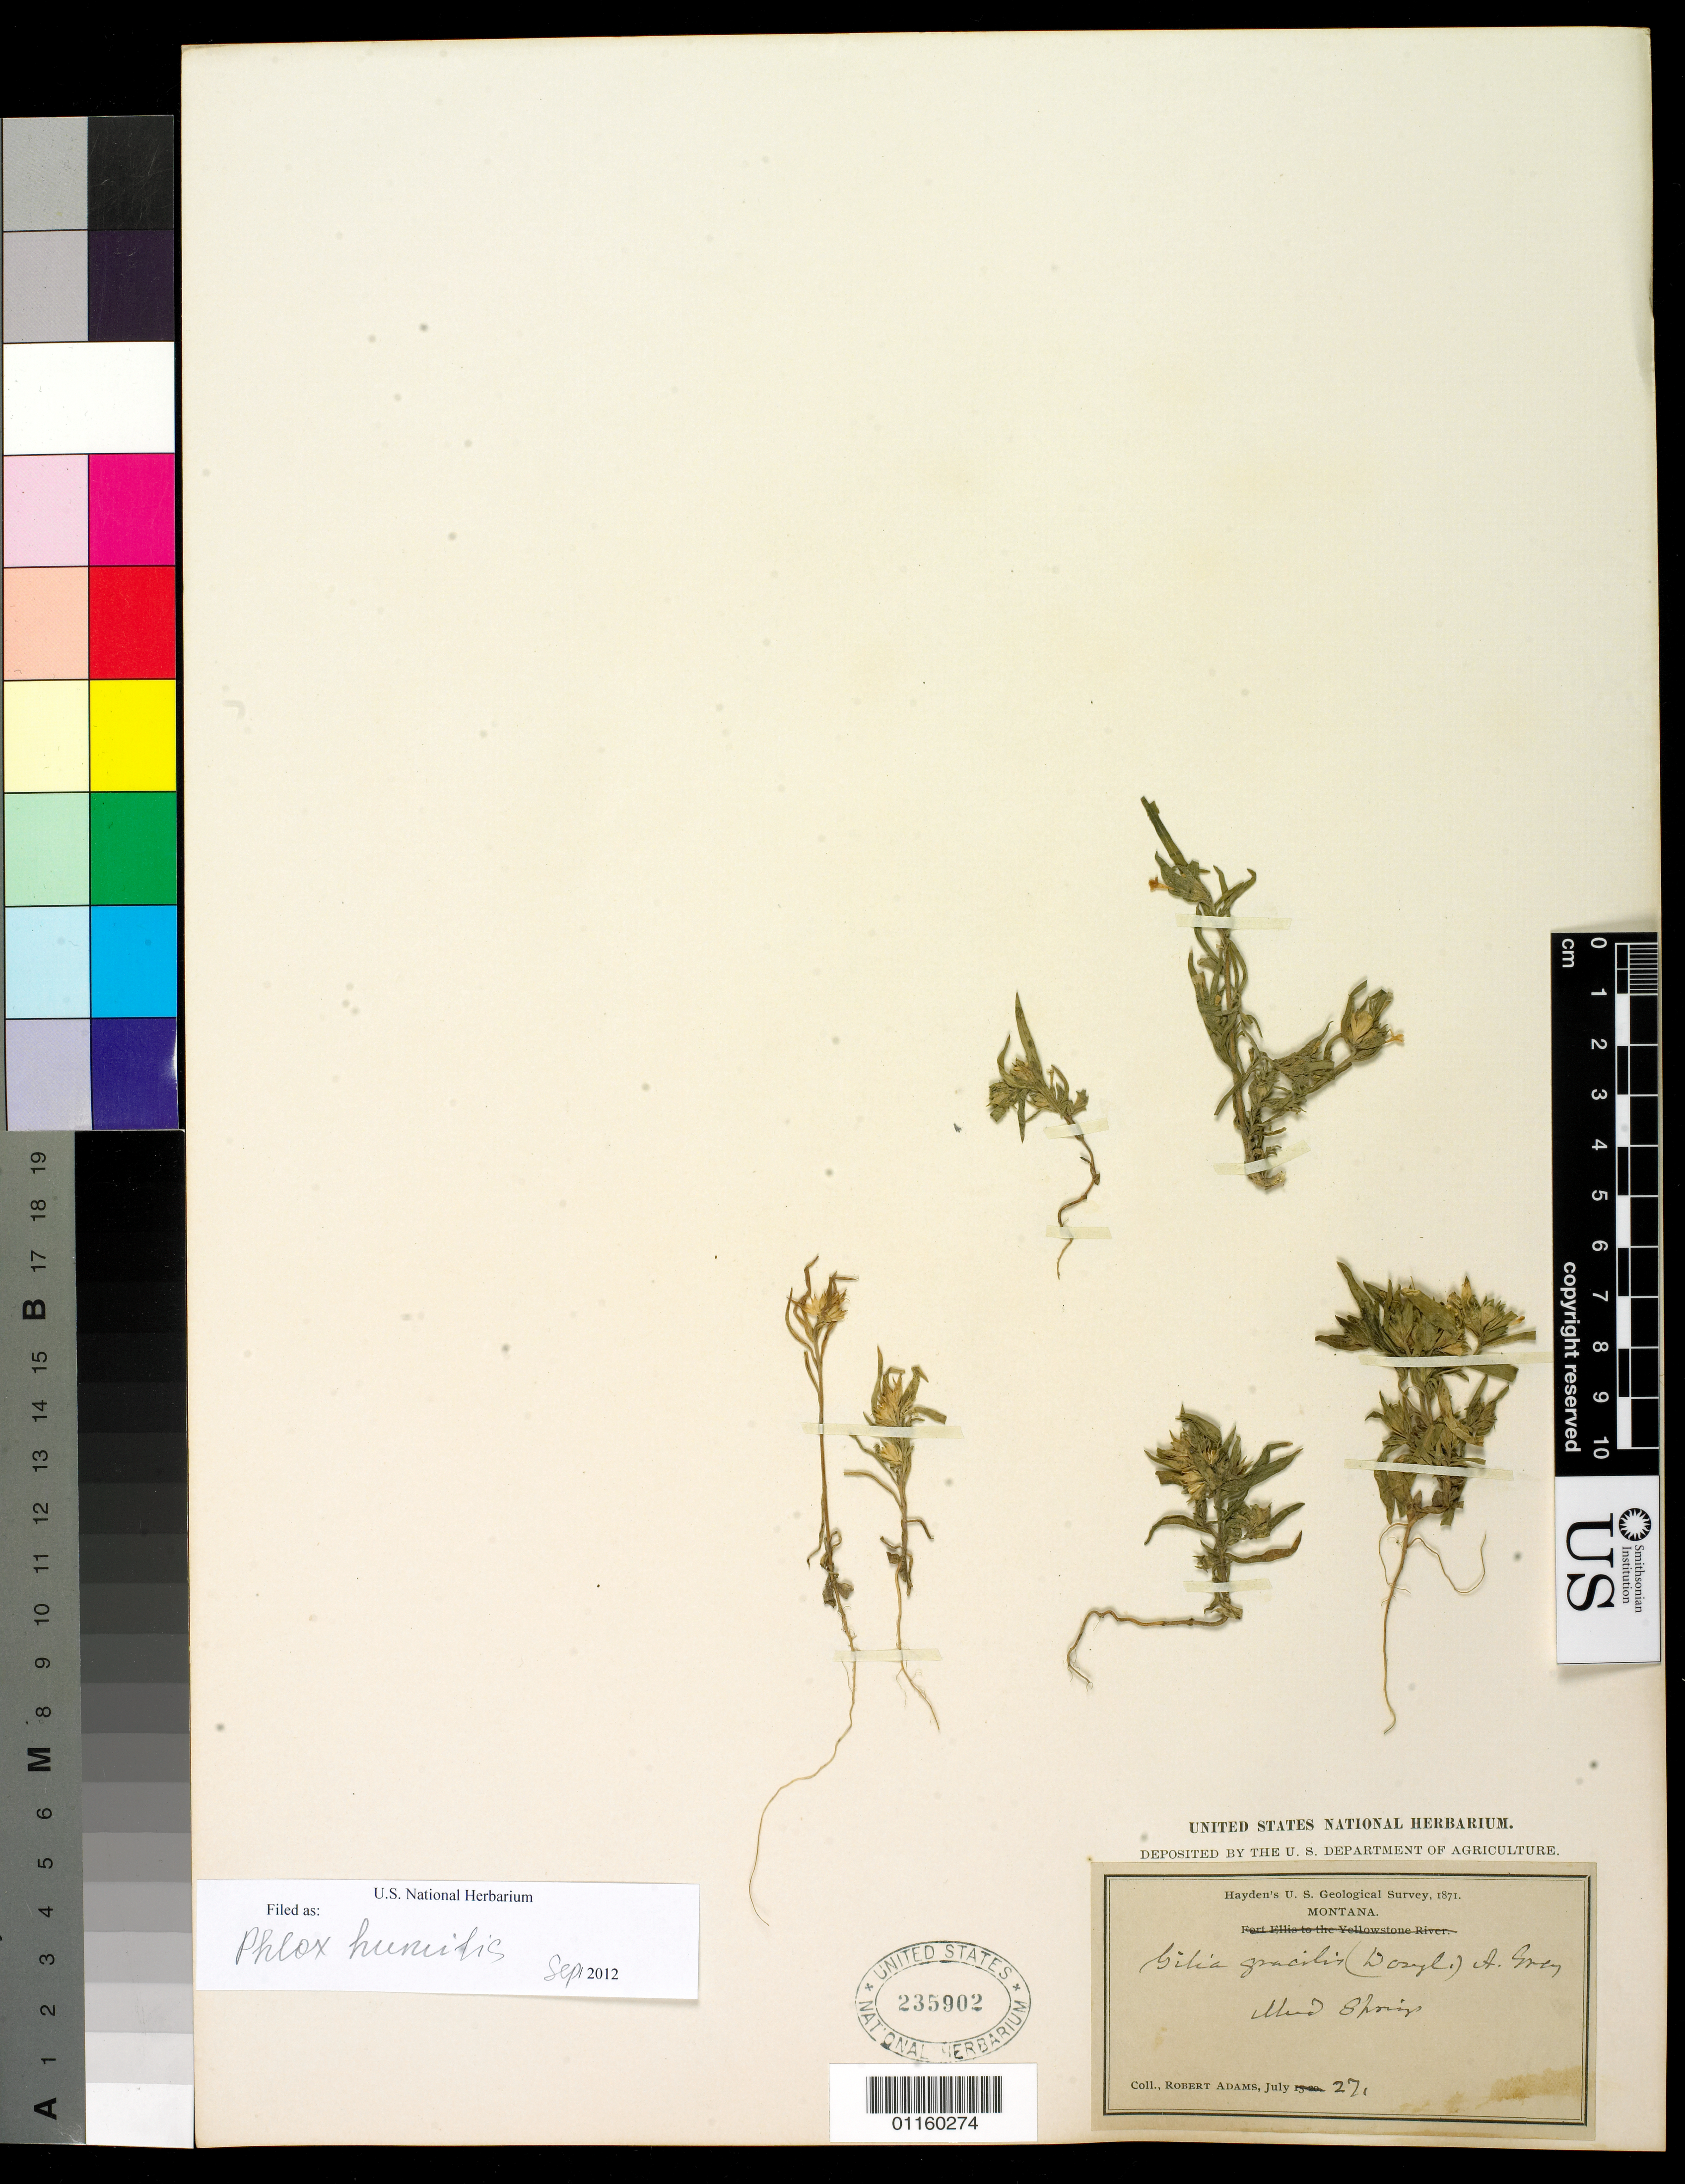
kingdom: Plantae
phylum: Tracheophyta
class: Magnoliopsida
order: Ericales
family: Polemoniaceae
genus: Microsteris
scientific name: Microsteris gracilis var. humilior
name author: (Hook.) Cronquist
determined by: (US) Smithsonian Institution - National Museum of Natural History - Department of Botany (UNITED STATES)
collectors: R. Adams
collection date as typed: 27 Jul 1871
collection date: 1871-07-27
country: United States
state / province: Montana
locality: Mud Springs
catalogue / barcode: US 235902